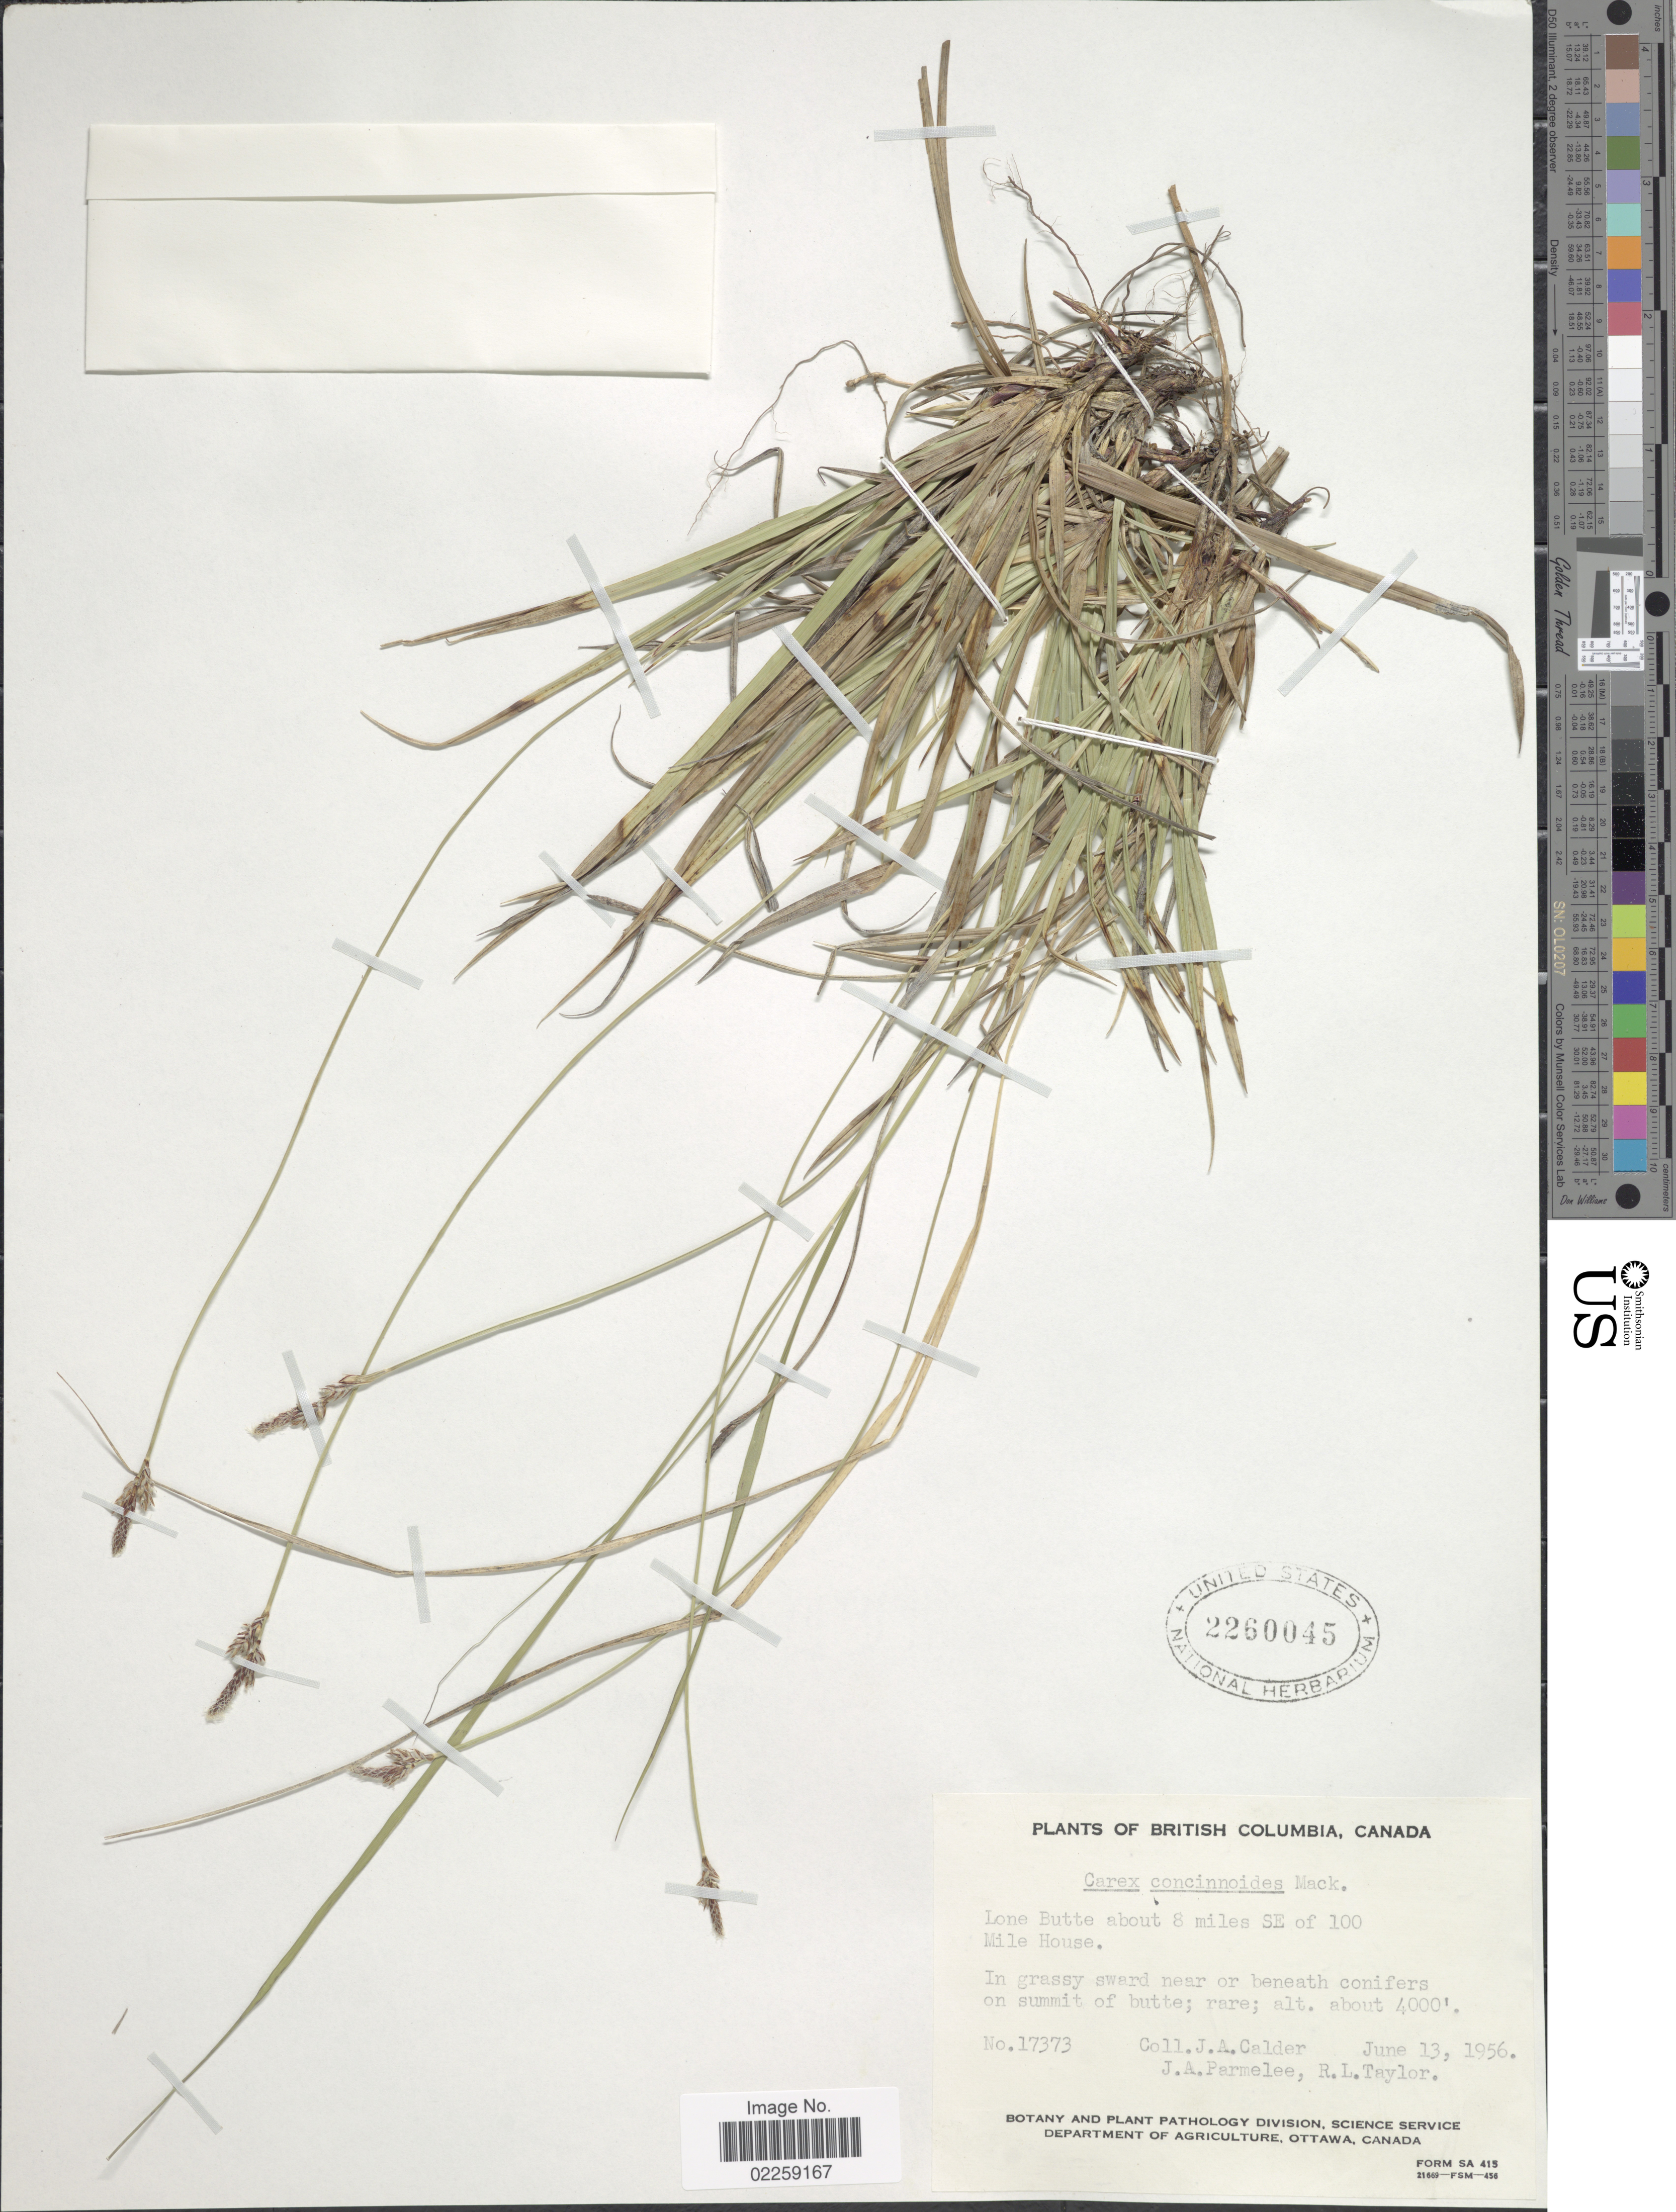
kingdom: Plantae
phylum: Tracheophyta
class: Liliopsida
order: Poales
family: Cyperaceae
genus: Carex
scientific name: Carex concinnoides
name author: Mack.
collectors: J. A. Calder, J. A. Parmelee & R. Taylor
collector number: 17373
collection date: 1956-06-13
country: Canada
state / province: British Columbia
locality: Lone Butte about 8 miles SE of 100 Mile House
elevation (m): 1219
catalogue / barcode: US 2260045